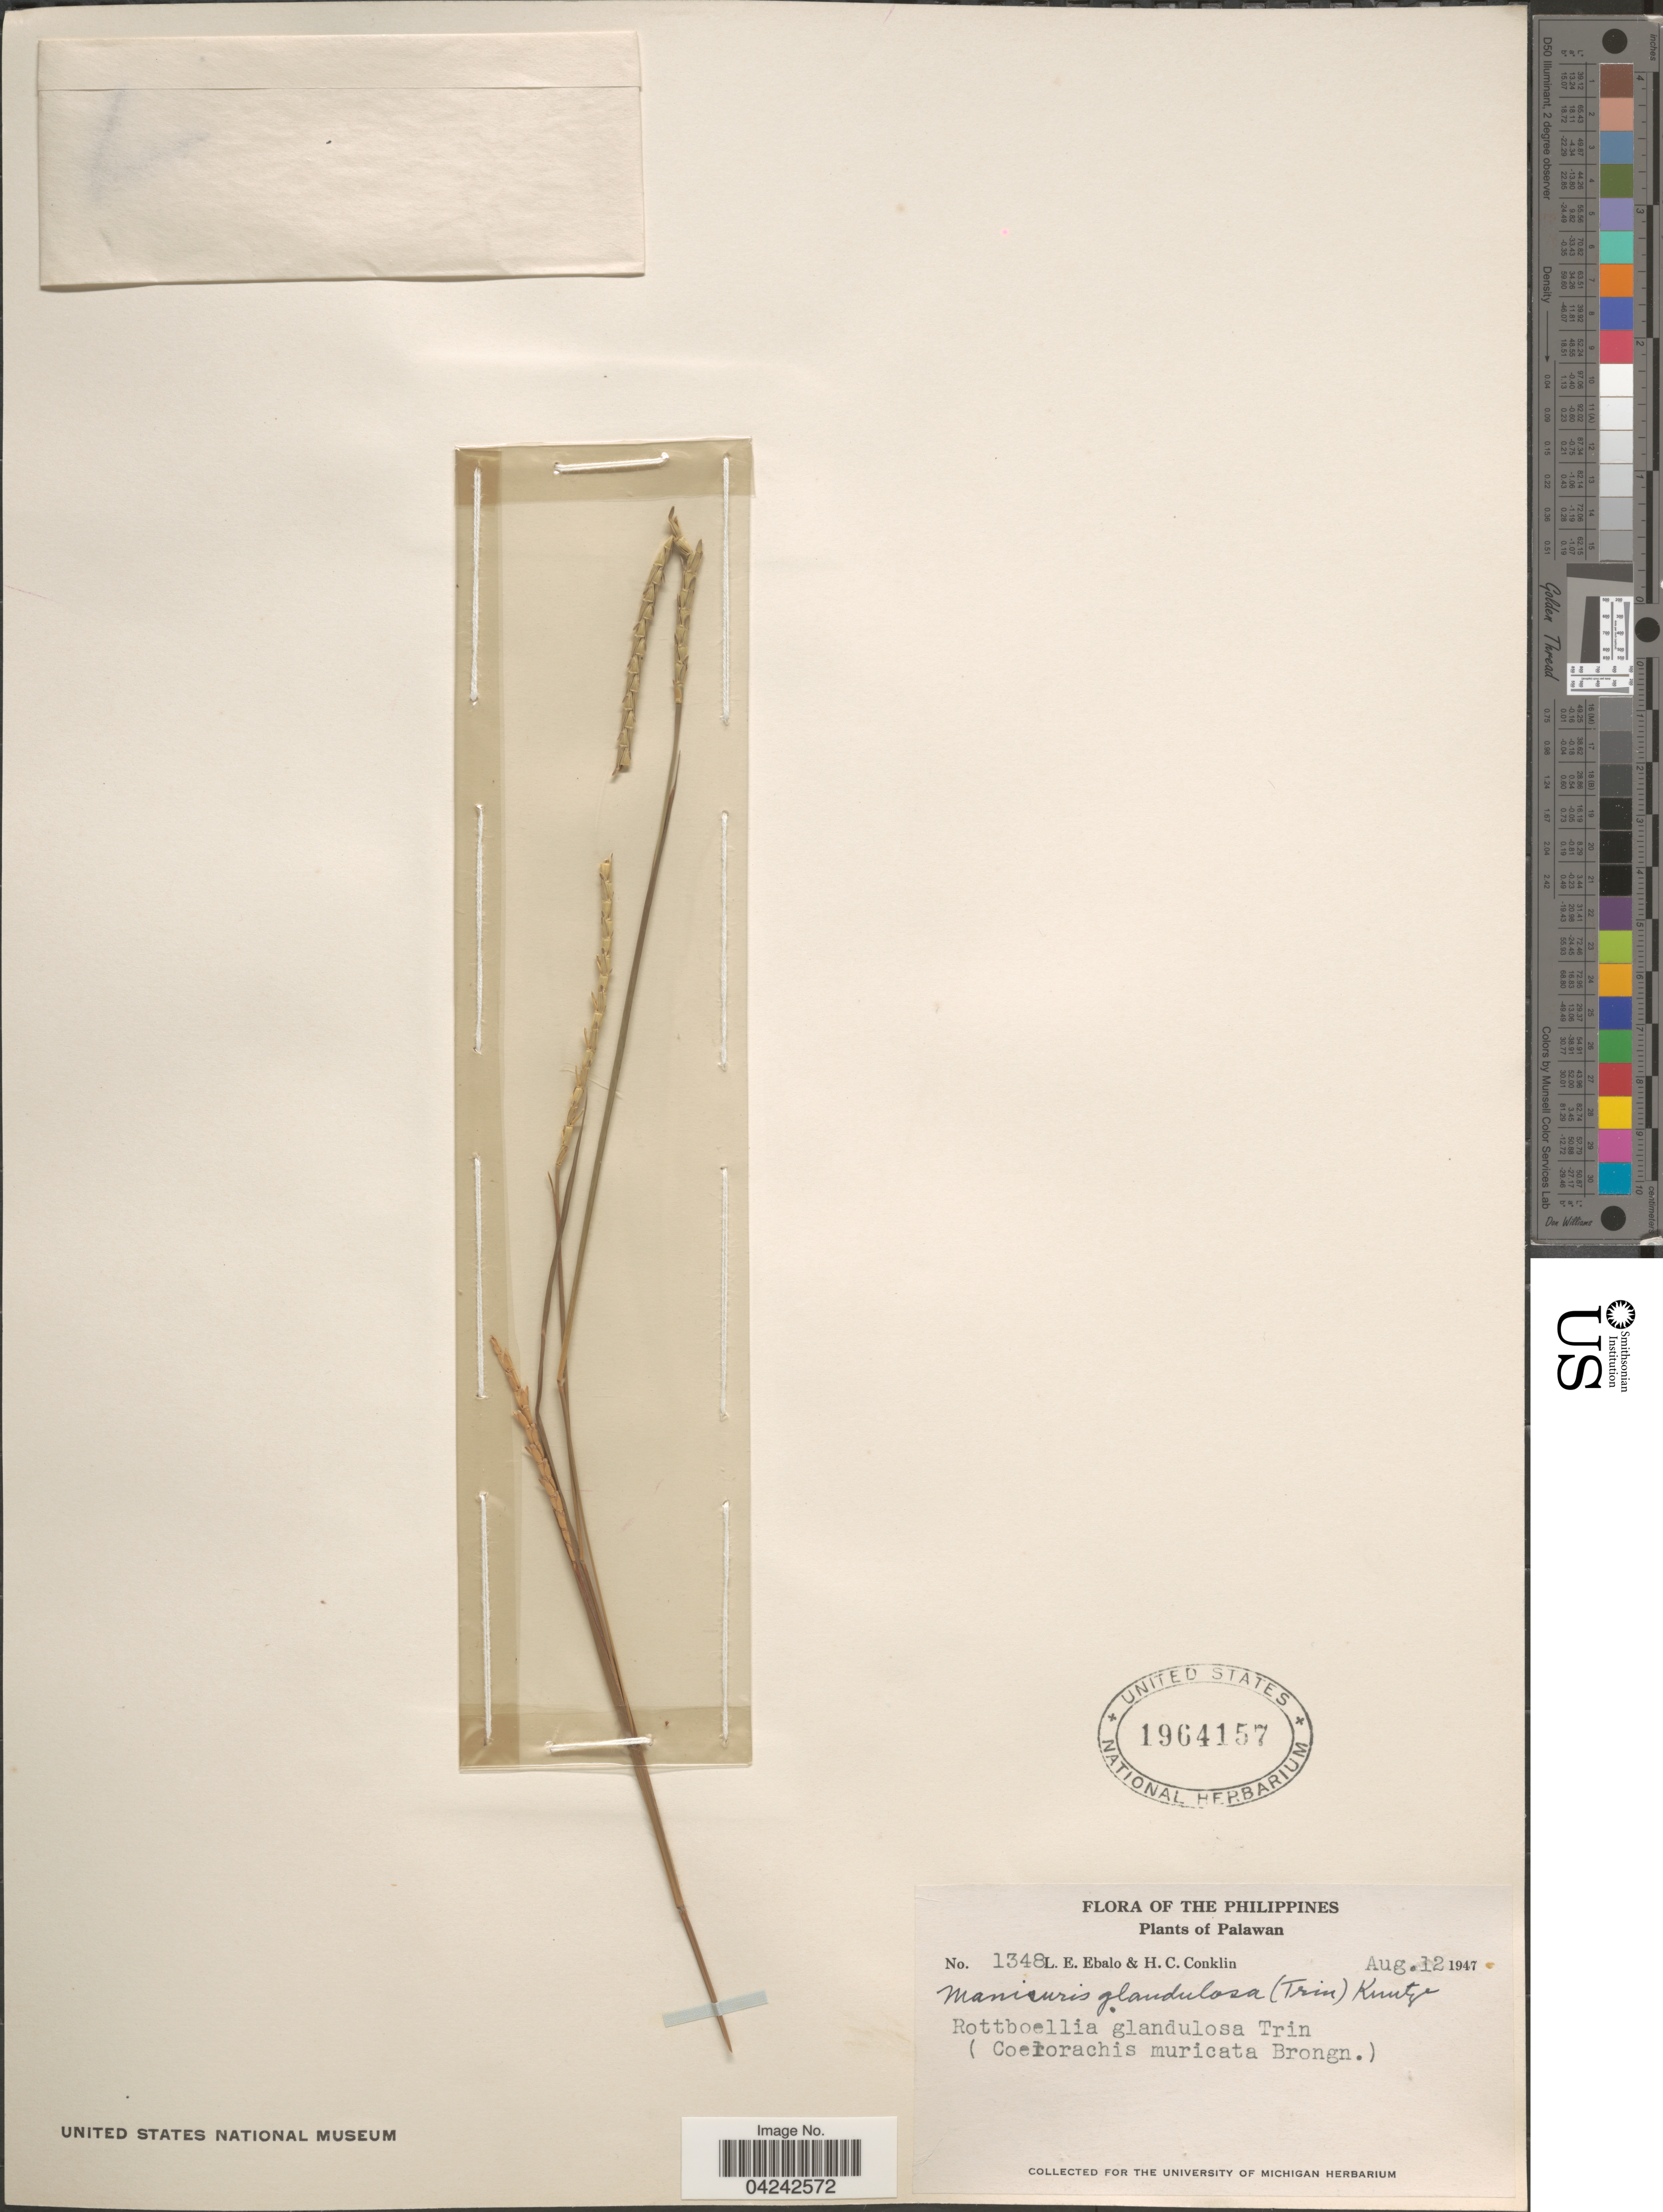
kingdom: Plantae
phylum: Tracheophyta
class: Liliopsida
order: Poales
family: Poaceae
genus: Rottboellia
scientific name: Rottboellia glandulosa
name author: Trin.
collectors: L. Ebalo & H. Conklin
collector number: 1348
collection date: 1947-08-12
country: Philippines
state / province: Mimaropa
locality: Palawan.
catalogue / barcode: US 1964157